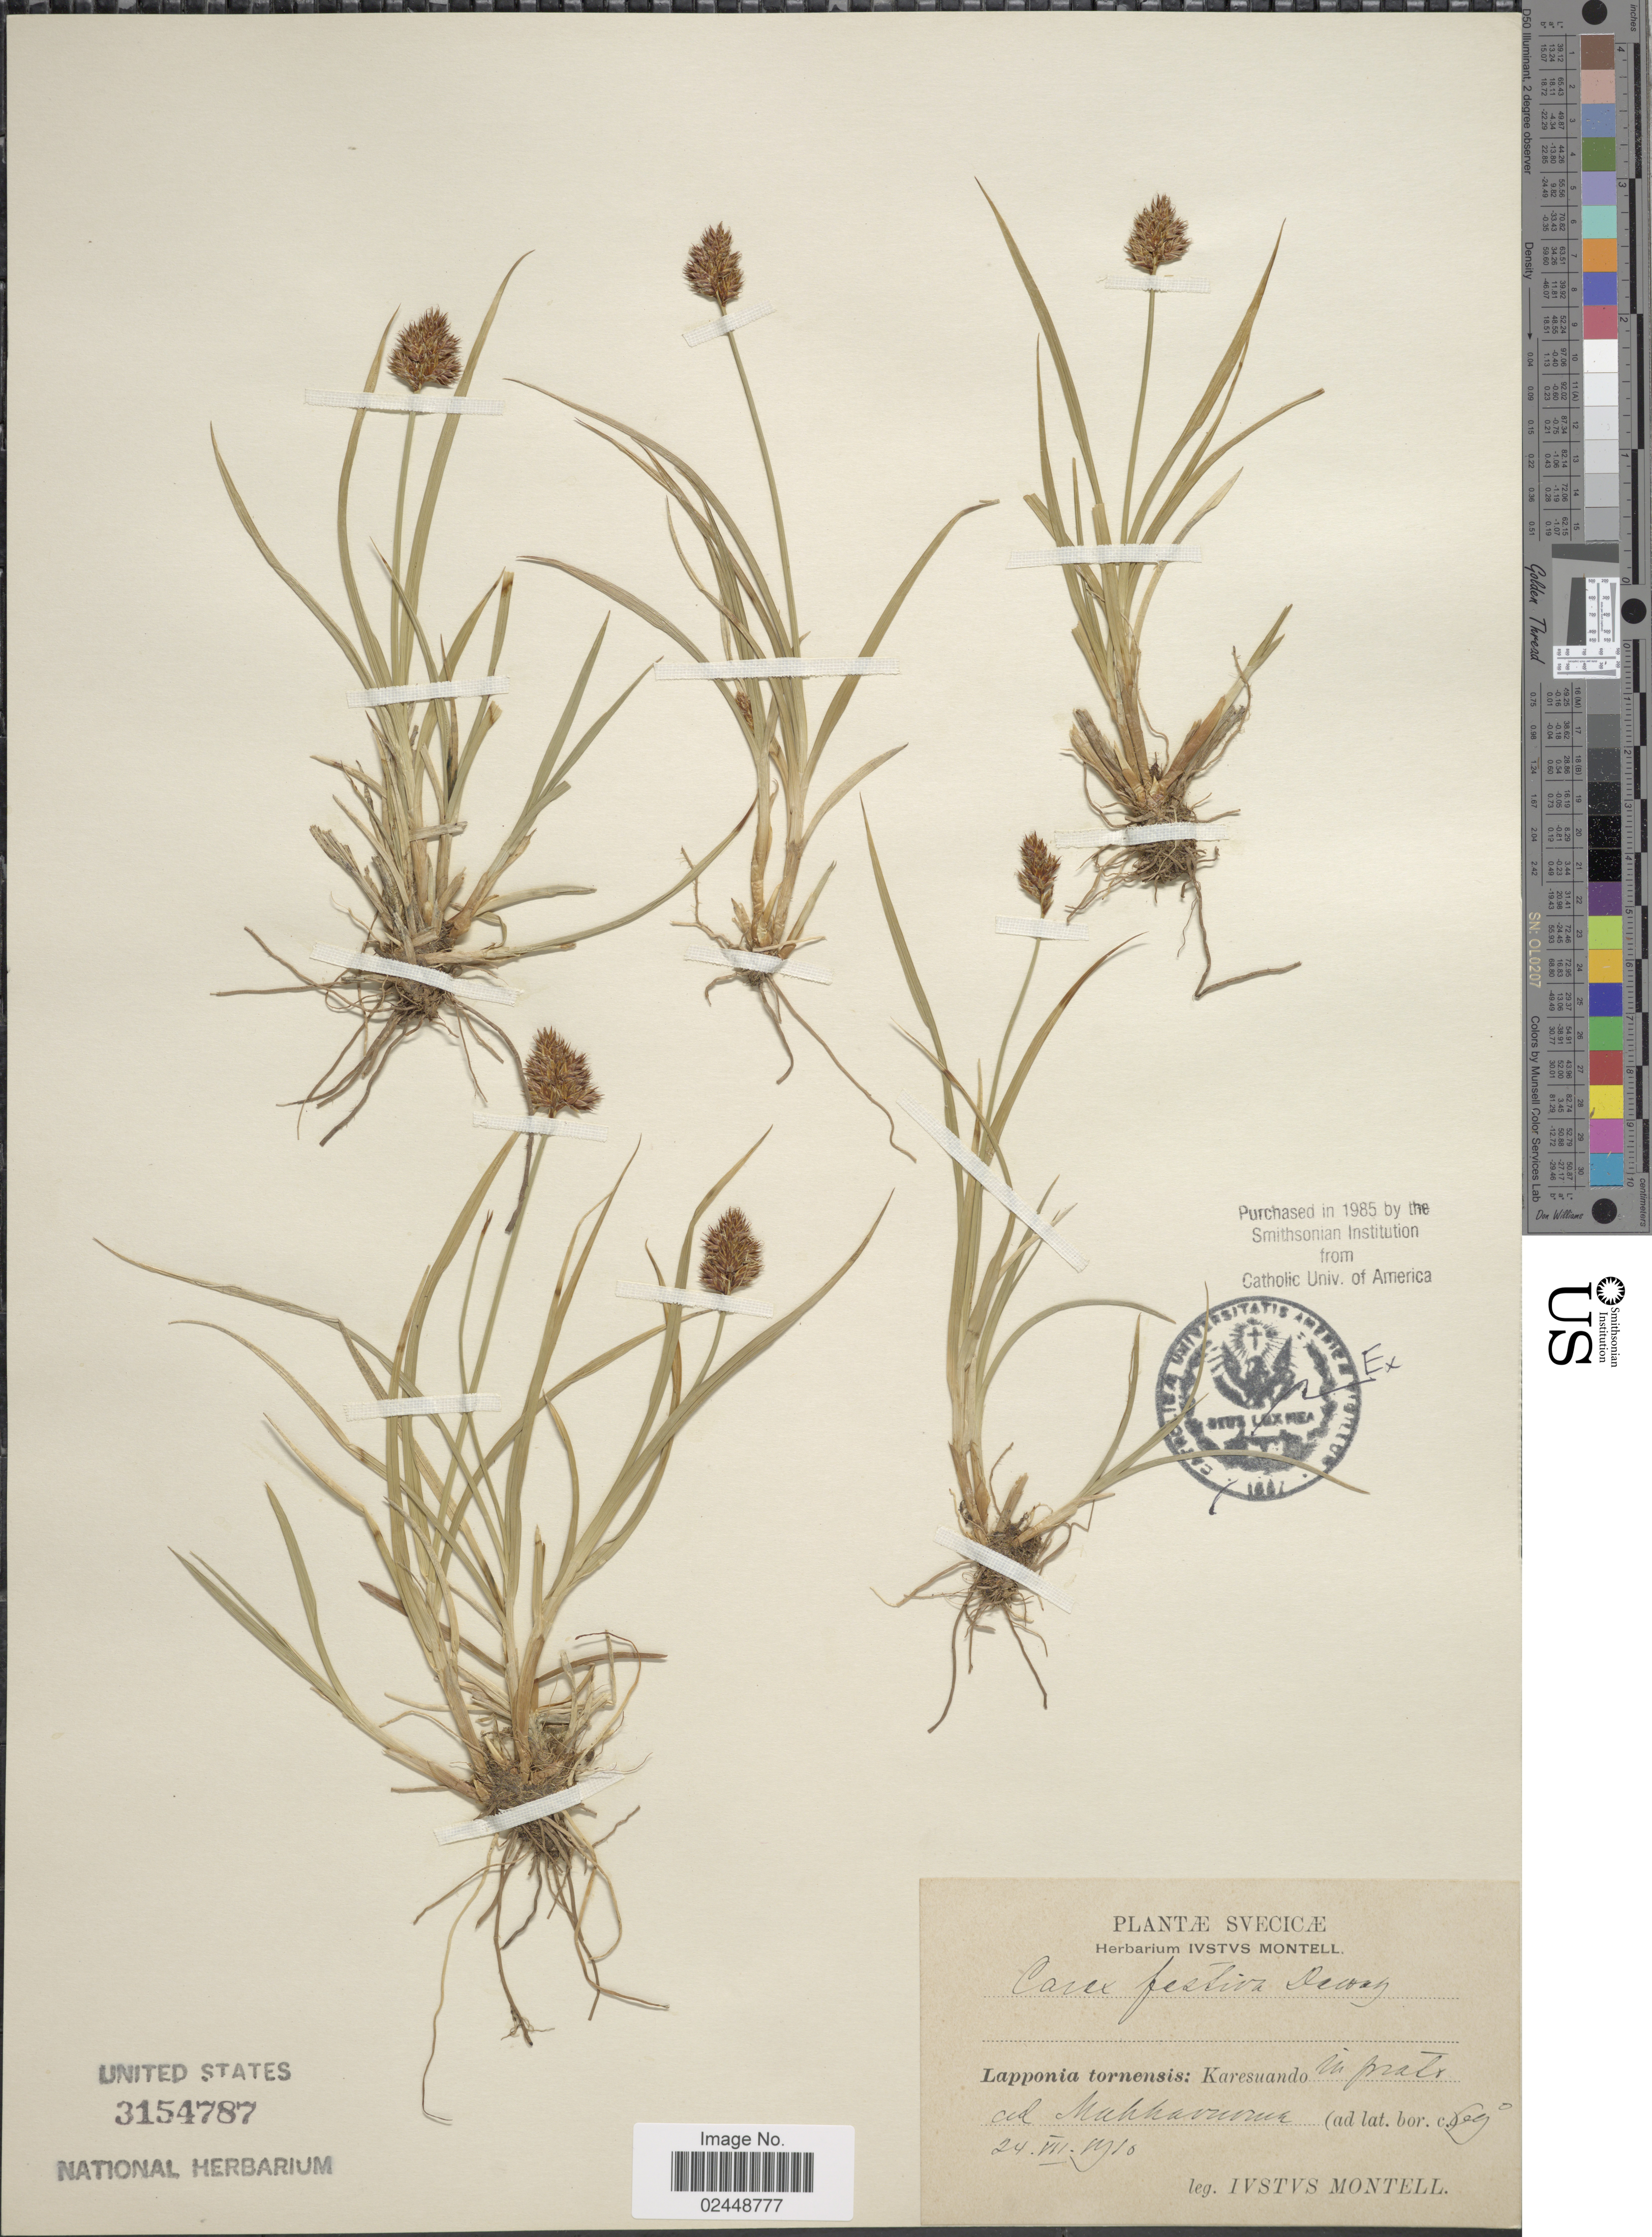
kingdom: Plantae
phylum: Tracheophyta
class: Liliopsida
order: Poales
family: Cyperaceae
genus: Carex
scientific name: Carex macloviana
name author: d'Urv.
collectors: I. Montell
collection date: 1910-07-24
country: Sweden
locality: Svecicae. Lapponia tornensis: Karesuando in prato ad Muhhavurne [interpreted]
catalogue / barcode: US 3154787